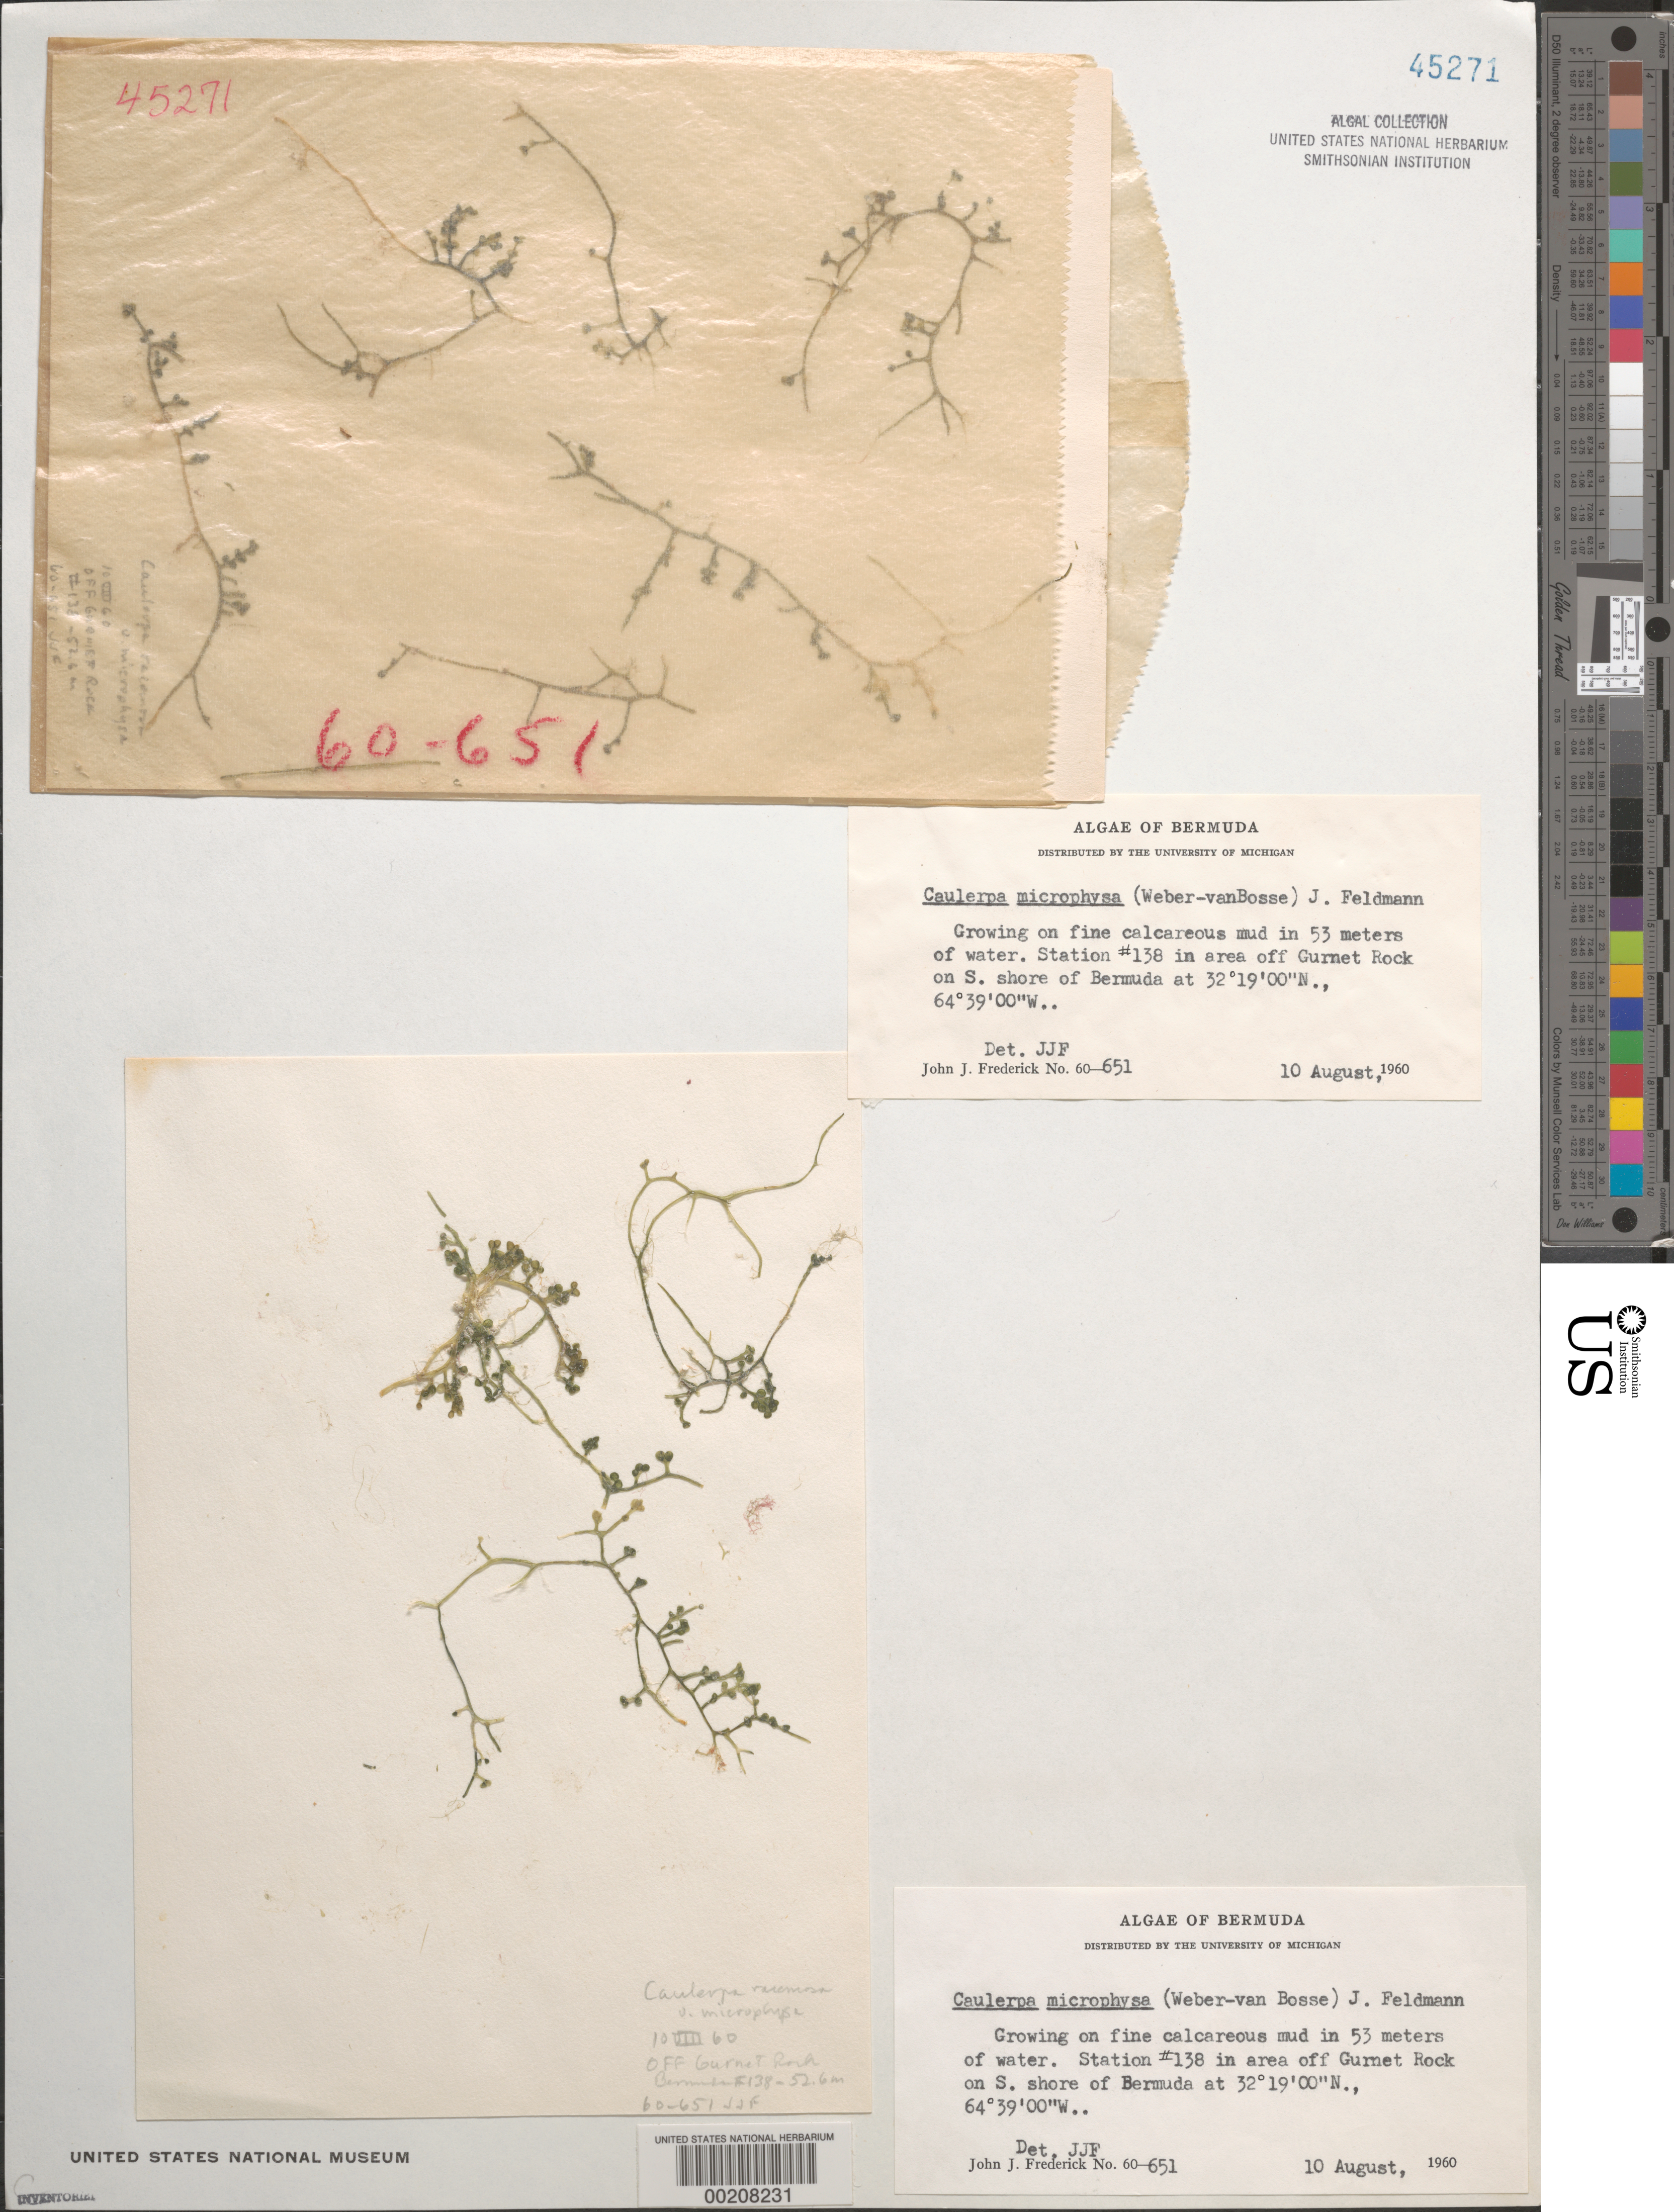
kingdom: Plantae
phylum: Chlorophyta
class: Ulvophyceae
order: Bryopsidales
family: Caulerpaceae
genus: Caulerpa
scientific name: Caulerpa microphysa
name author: (Weber Bosse) Feldmann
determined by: Frederick, J. J.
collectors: J. Frederick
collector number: JJF 60-651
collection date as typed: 10 Aug 1960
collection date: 1960-08-10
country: Bermuda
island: Bermuda Island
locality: Off Gurnet Rock, south shore of Bermuda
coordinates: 32 19'00"N, 64 39'00"W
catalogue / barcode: US 45271